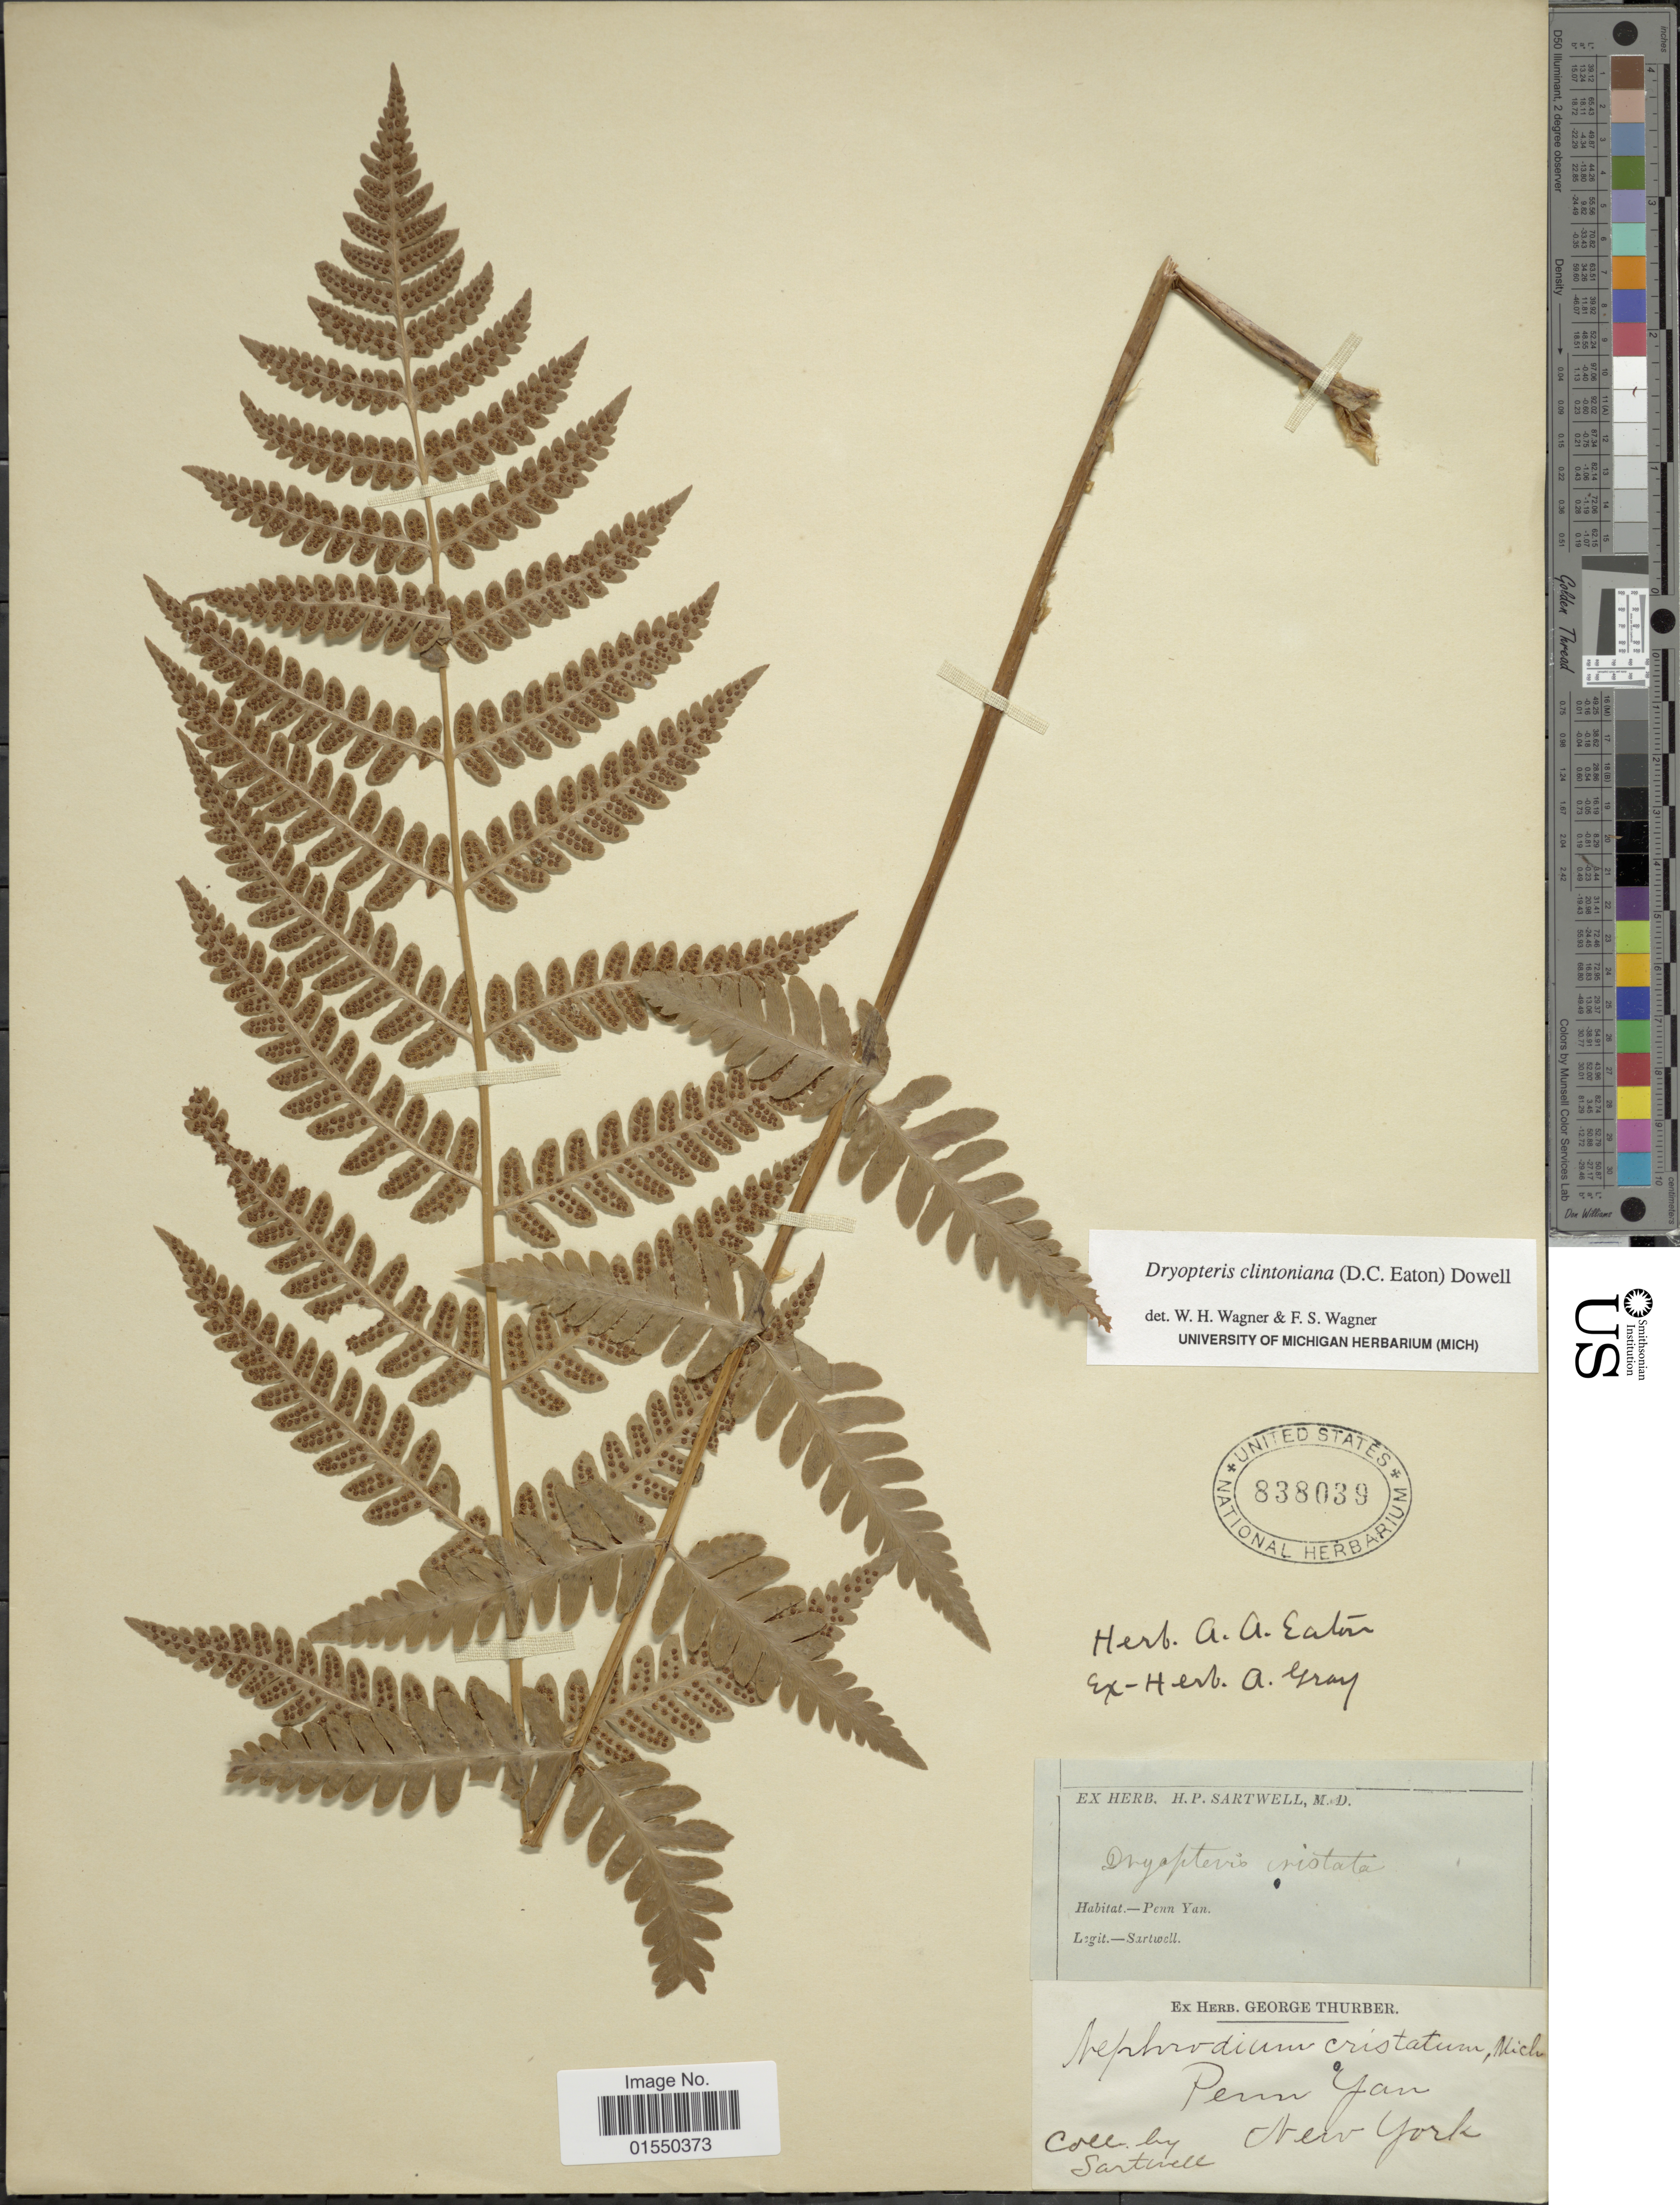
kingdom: Plantae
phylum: Tracheophyta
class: Polypodiopsida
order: Polypodiales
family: Dryopteridaceae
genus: Dryopteris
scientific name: Dryopteris clintoniana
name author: (D.C. Eaton) Dowell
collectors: H. P. Sartwell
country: United States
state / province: New York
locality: Penn Yan, New York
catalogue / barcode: US 838039